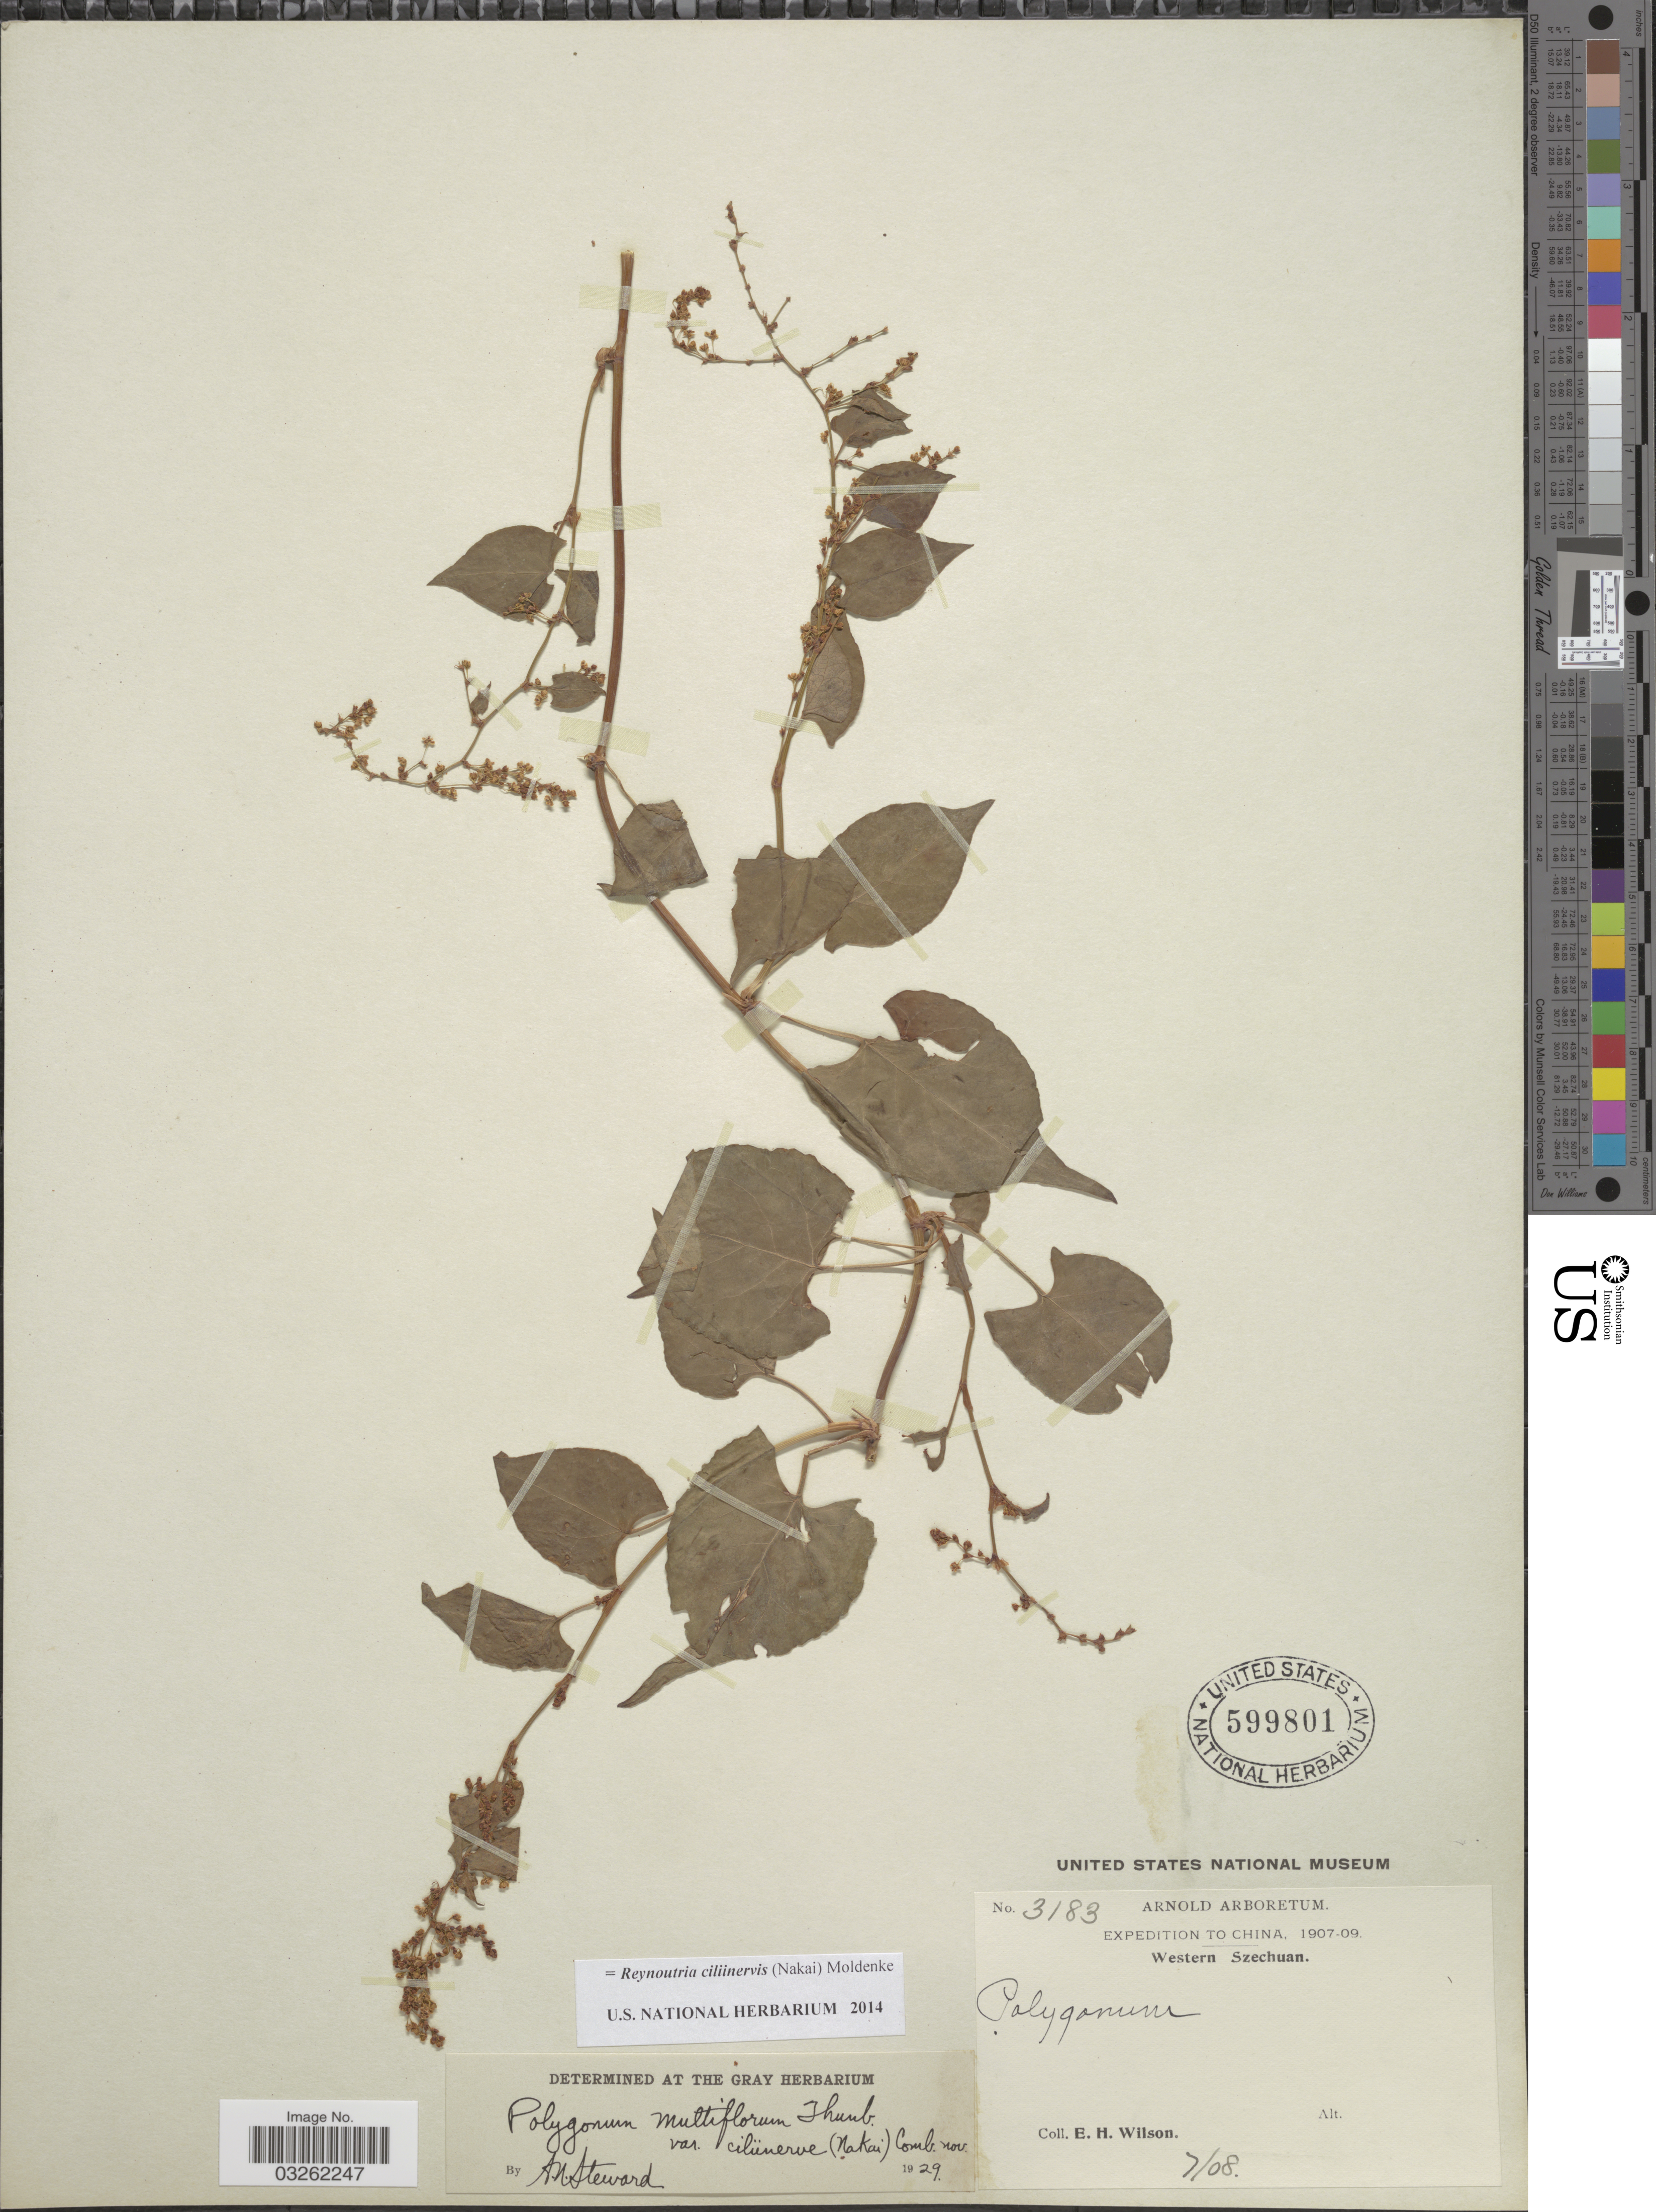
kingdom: Plantae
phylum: Tracheophyta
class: Magnoliopsida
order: Caryophyllales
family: Polygonaceae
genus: Reynoutria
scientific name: Reynoutria ciliinervis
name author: (Nakai) Moldenke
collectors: E. Wilson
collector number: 3183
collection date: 1908-07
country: China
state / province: Sichuan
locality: Western Szechuan.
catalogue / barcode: US 599801